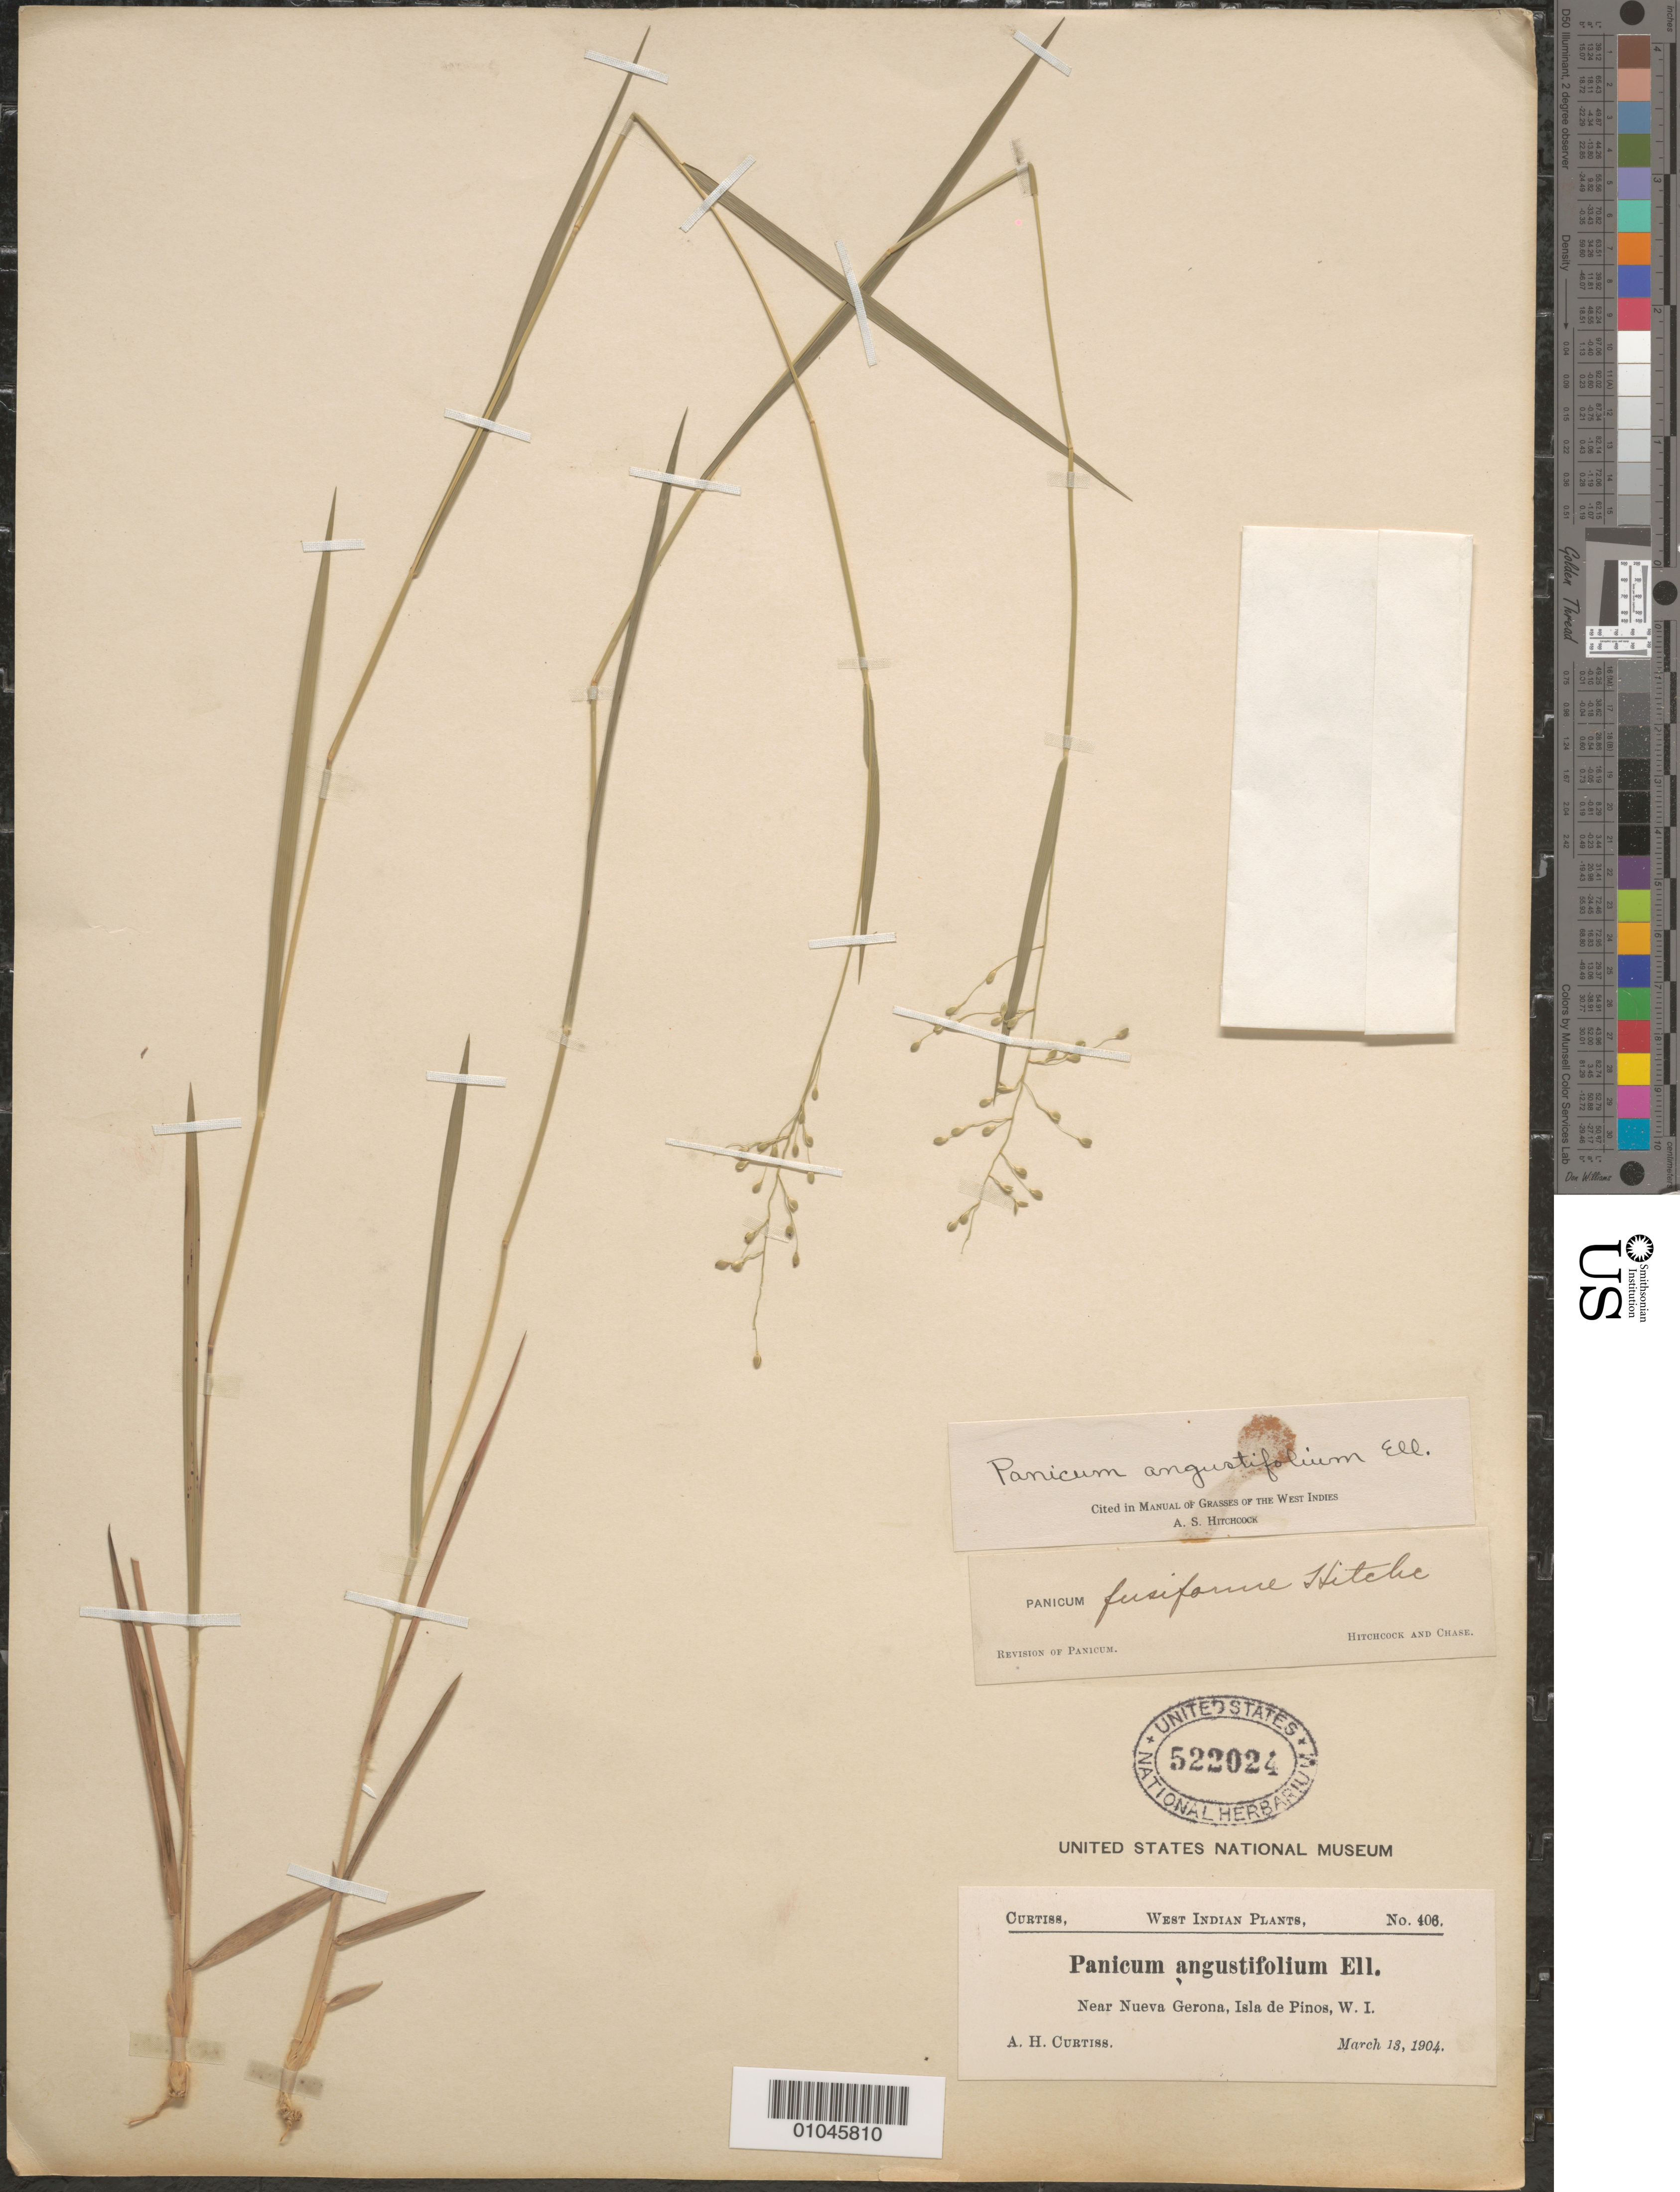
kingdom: Plantae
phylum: Tracheophyta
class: Liliopsida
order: Poales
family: Poaceae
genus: Panicum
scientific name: Panicum amarulum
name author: Hitchc. & Chase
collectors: A. H. Curtiss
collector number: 408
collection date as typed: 13 Mar 1904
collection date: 1904-03-13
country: Cuba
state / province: Isla de la Juventud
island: Isla de la Juventud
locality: [Isle of Pines], Near Nueva Gerona, Isla de Pinos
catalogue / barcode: US 522024